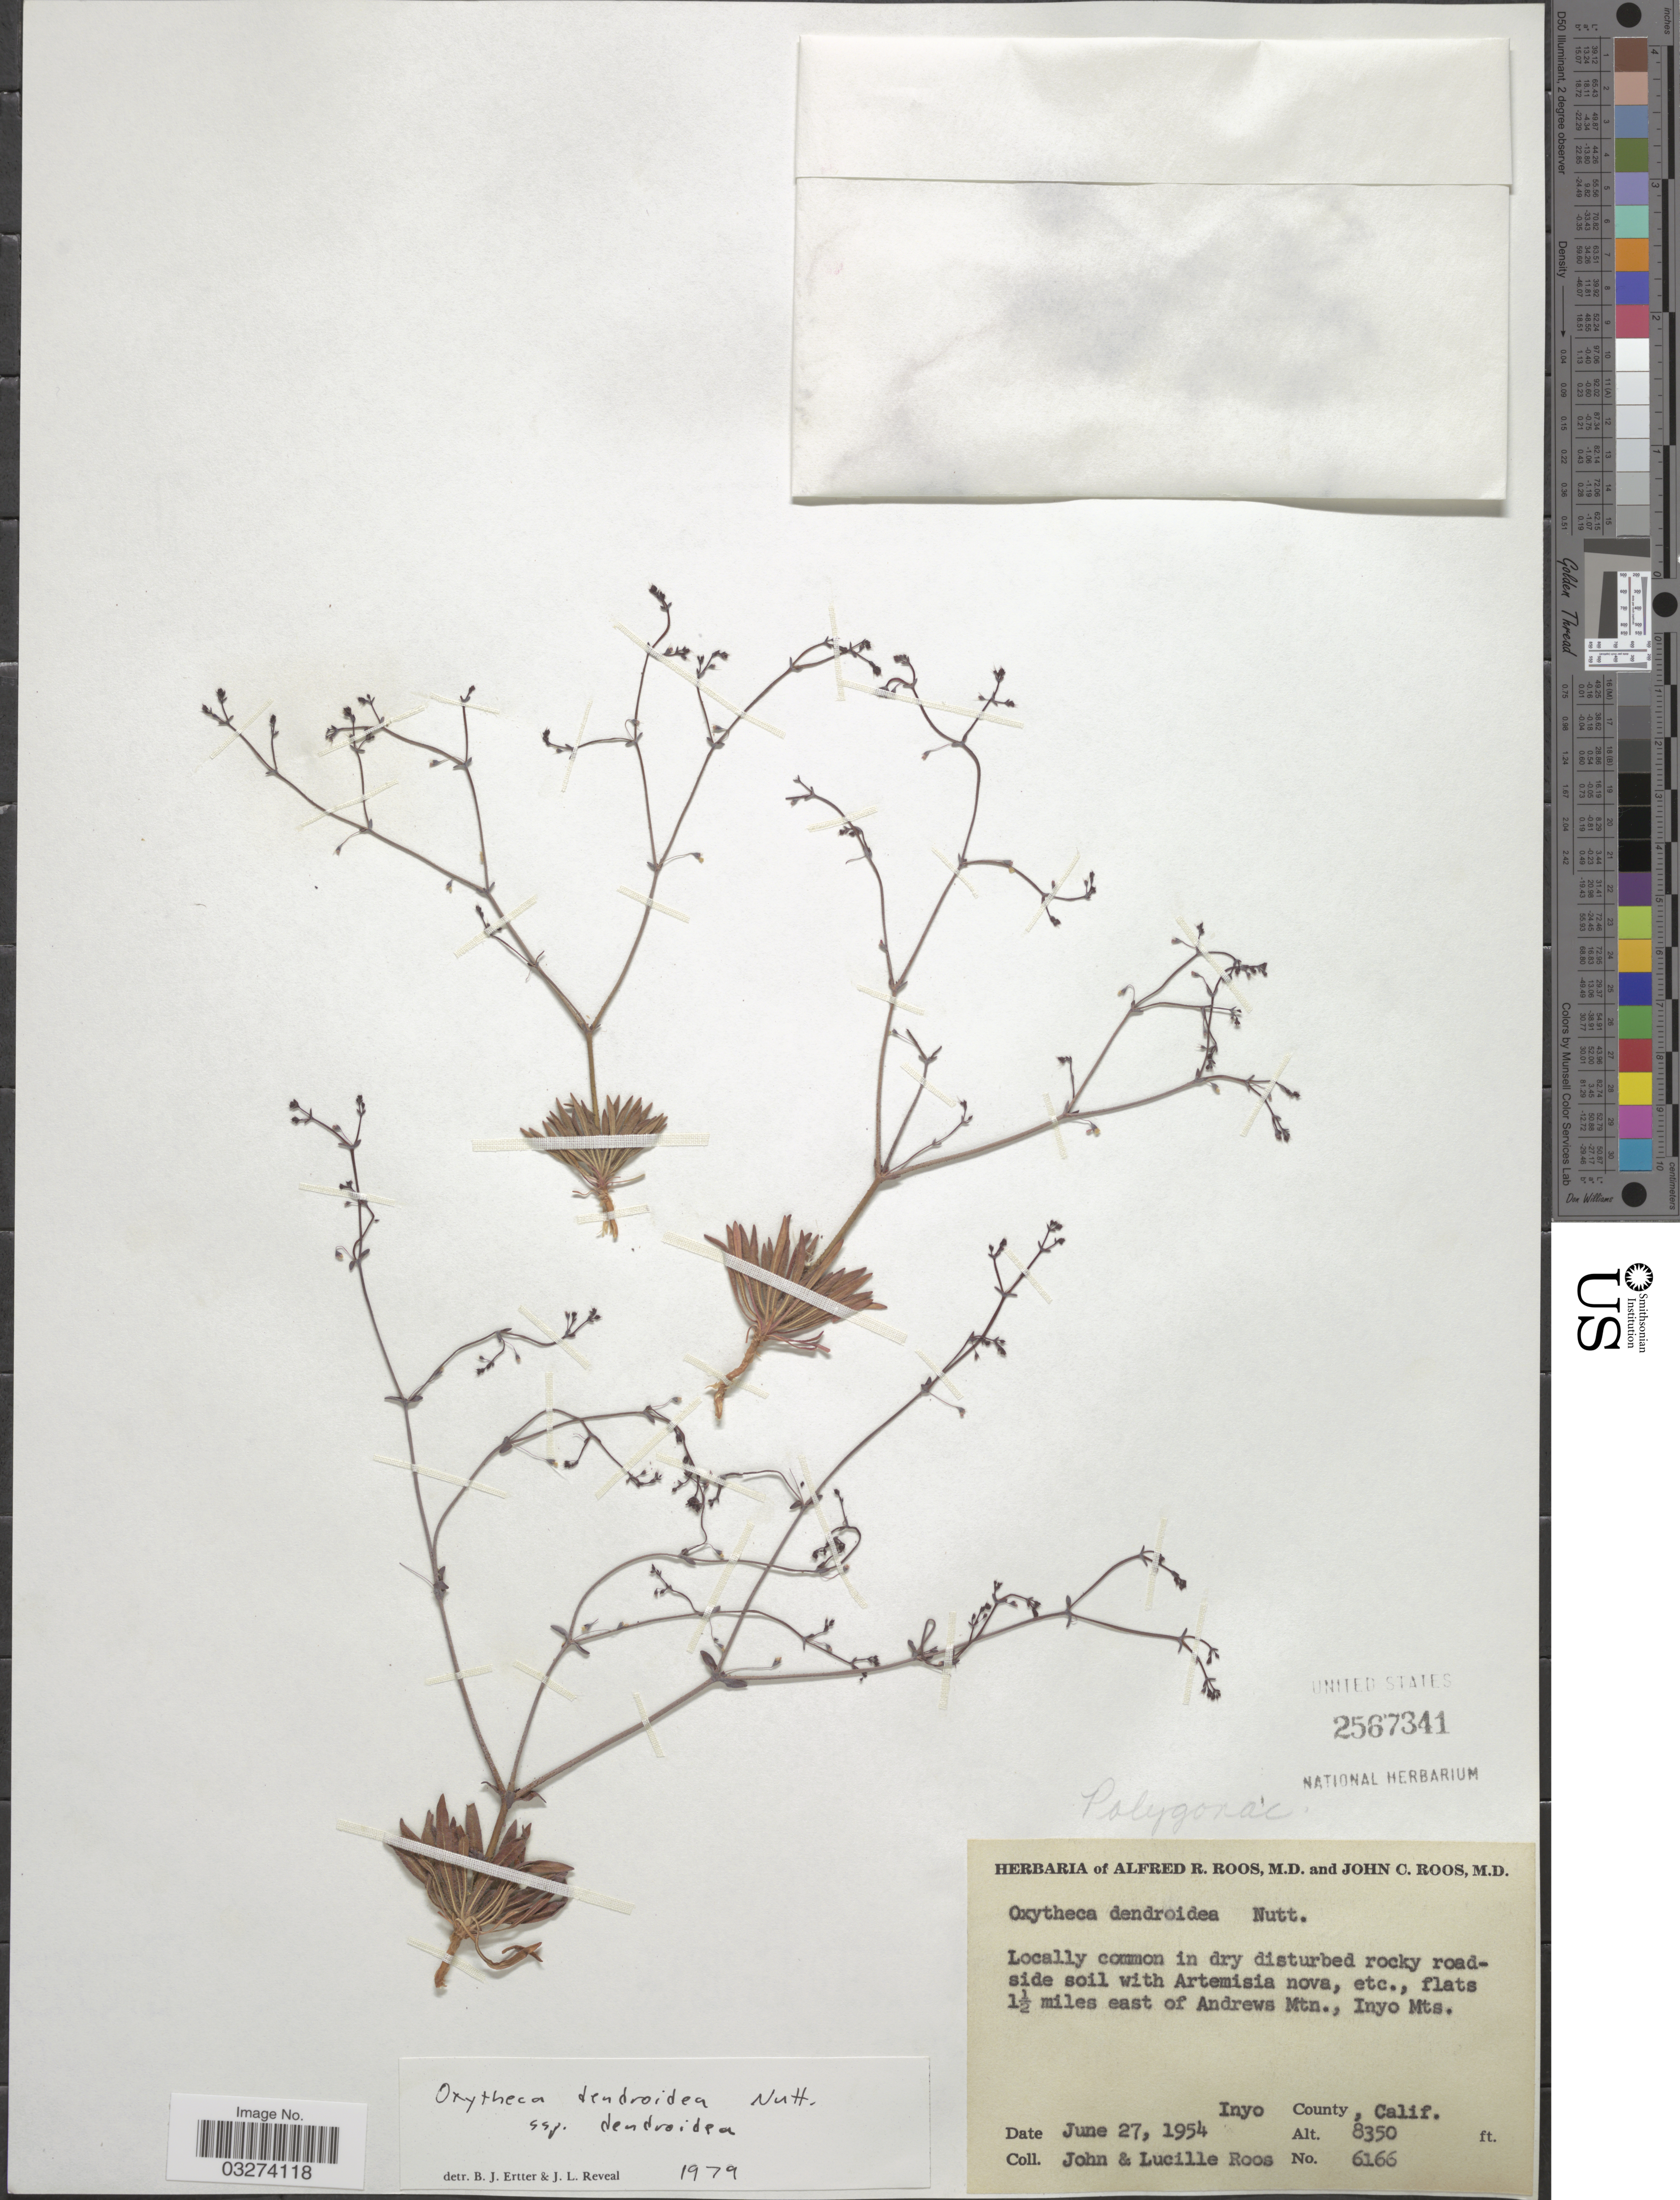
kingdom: Plantae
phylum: Tracheophyta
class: Magnoliopsida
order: Caryophyllales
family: Polygonaceae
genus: Oxytheca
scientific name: Oxytheca dendroidea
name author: Nutt.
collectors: J. C. Roos & L. Roos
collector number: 6166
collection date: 1954-06-27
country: United States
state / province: California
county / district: Inyo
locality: Flats 1½ miles east of Andrews Mtn., Inyo Mts. Inyo County.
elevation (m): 2545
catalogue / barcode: US 2567341